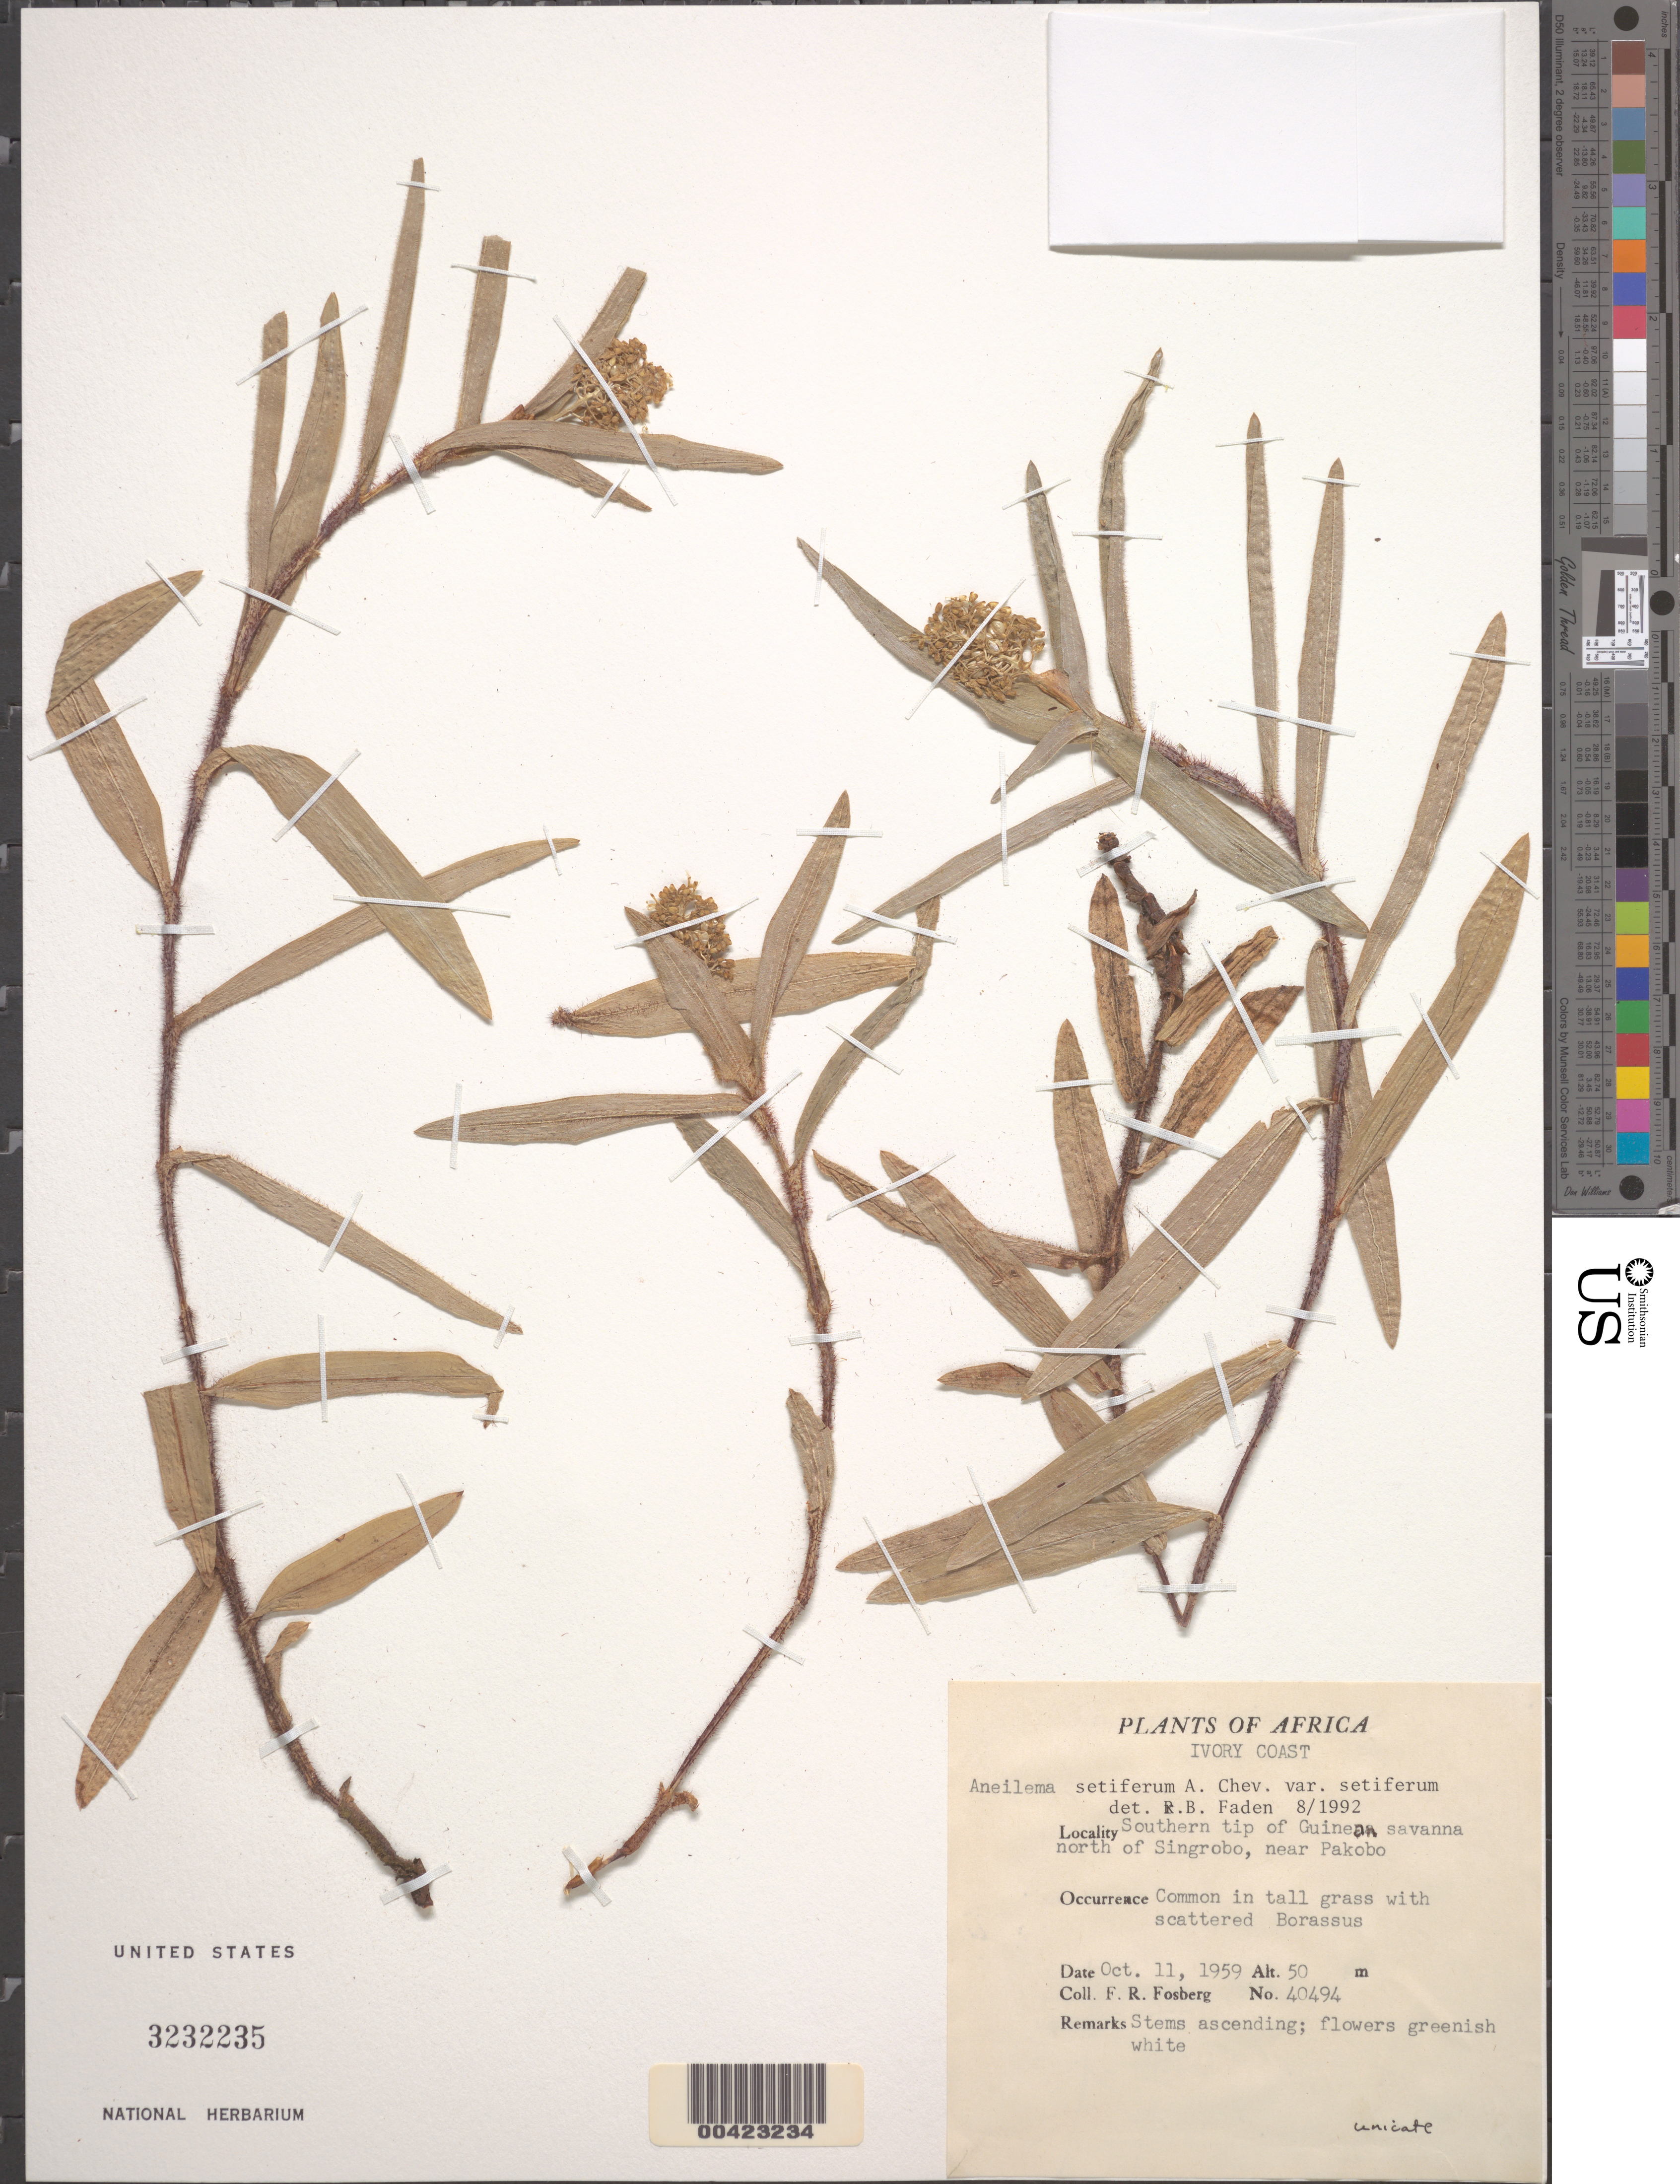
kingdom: Plantae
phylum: Tracheophyta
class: Liliopsida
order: Commelinales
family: Commelinaceae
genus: Aneilema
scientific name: Aneilema setiferum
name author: A. Chev.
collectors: F. R. Fosberg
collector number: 40494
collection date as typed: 11 Oct 1959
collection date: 1959-10-11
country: Ivory Coast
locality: S tip of Guinean savana, N of Singrobo near Pakobo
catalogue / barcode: US 3232235